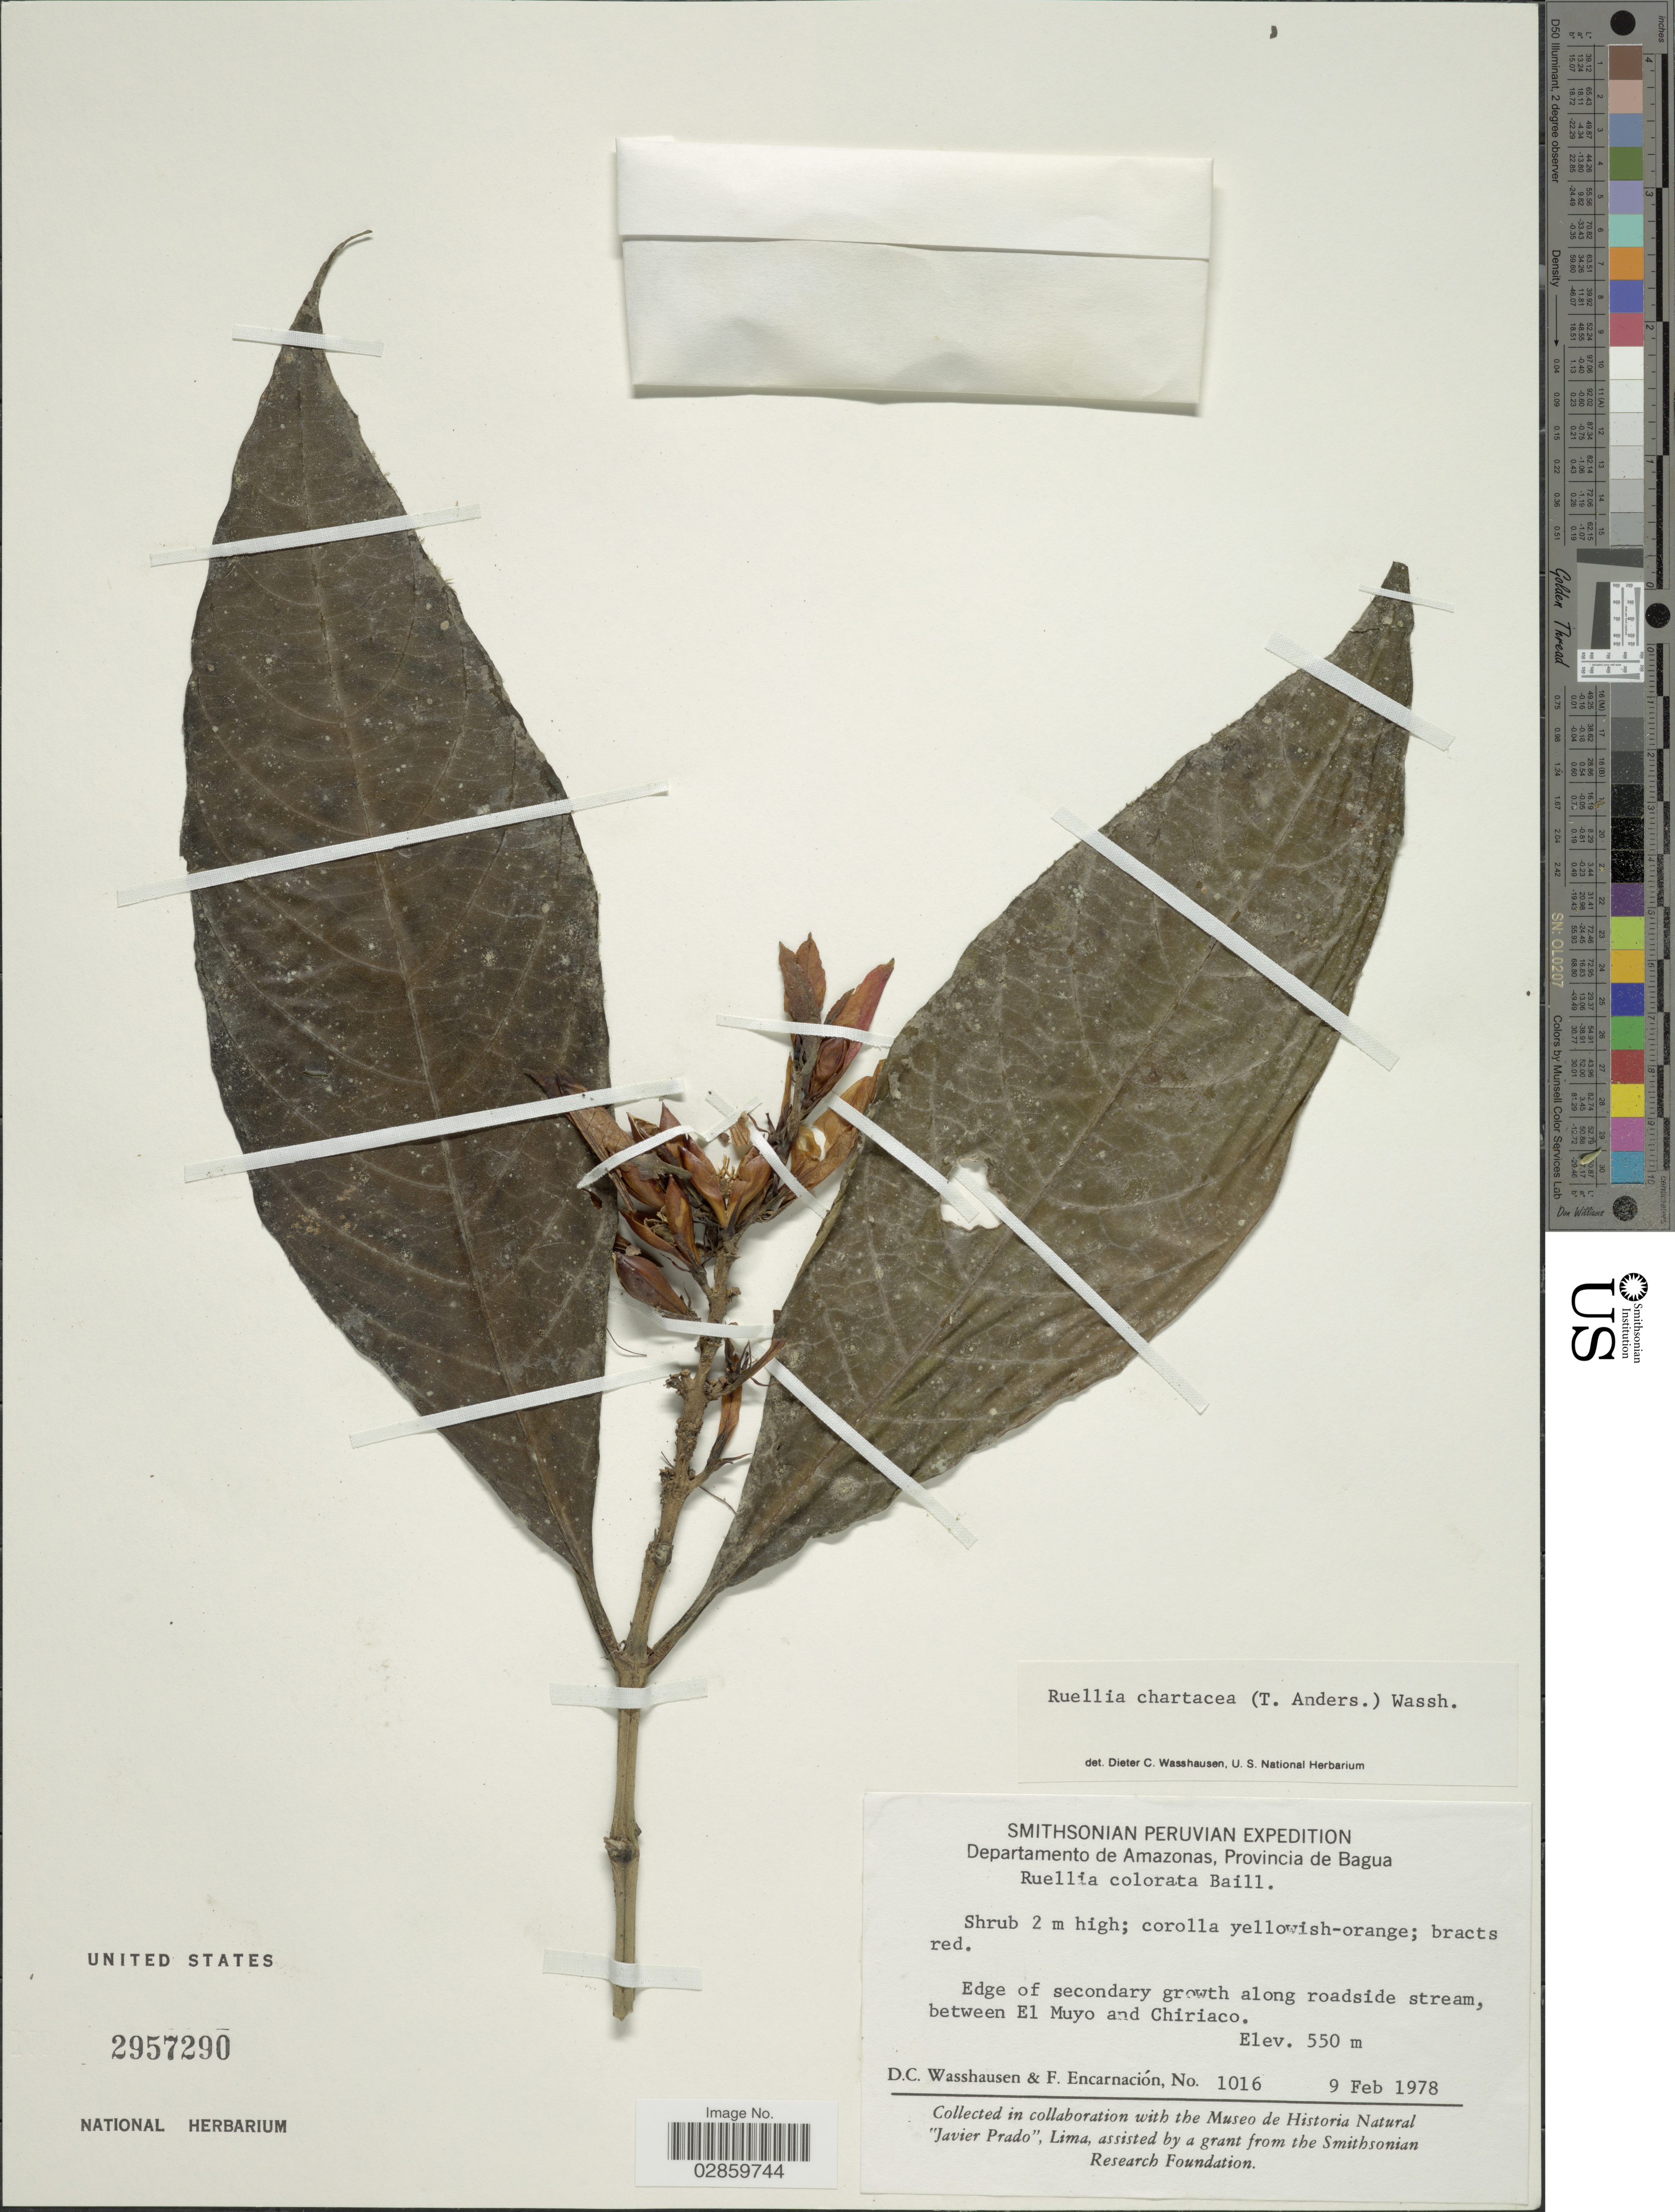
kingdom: Plantae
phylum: Tracheophyta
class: Magnoliopsida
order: Lamiales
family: Acanthaceae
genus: Ruellia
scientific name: Ruellia chartacea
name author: (T. Anderson) Wassh.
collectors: D. C. Wasshausen & F. Encarnación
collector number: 1016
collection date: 1978-02-09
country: Peru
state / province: Amazonas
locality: Departamento de Amazonas, Provincia de Bagua. Along roadside stream, between El Muyo and Chiriaco.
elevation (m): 550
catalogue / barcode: US 2957290